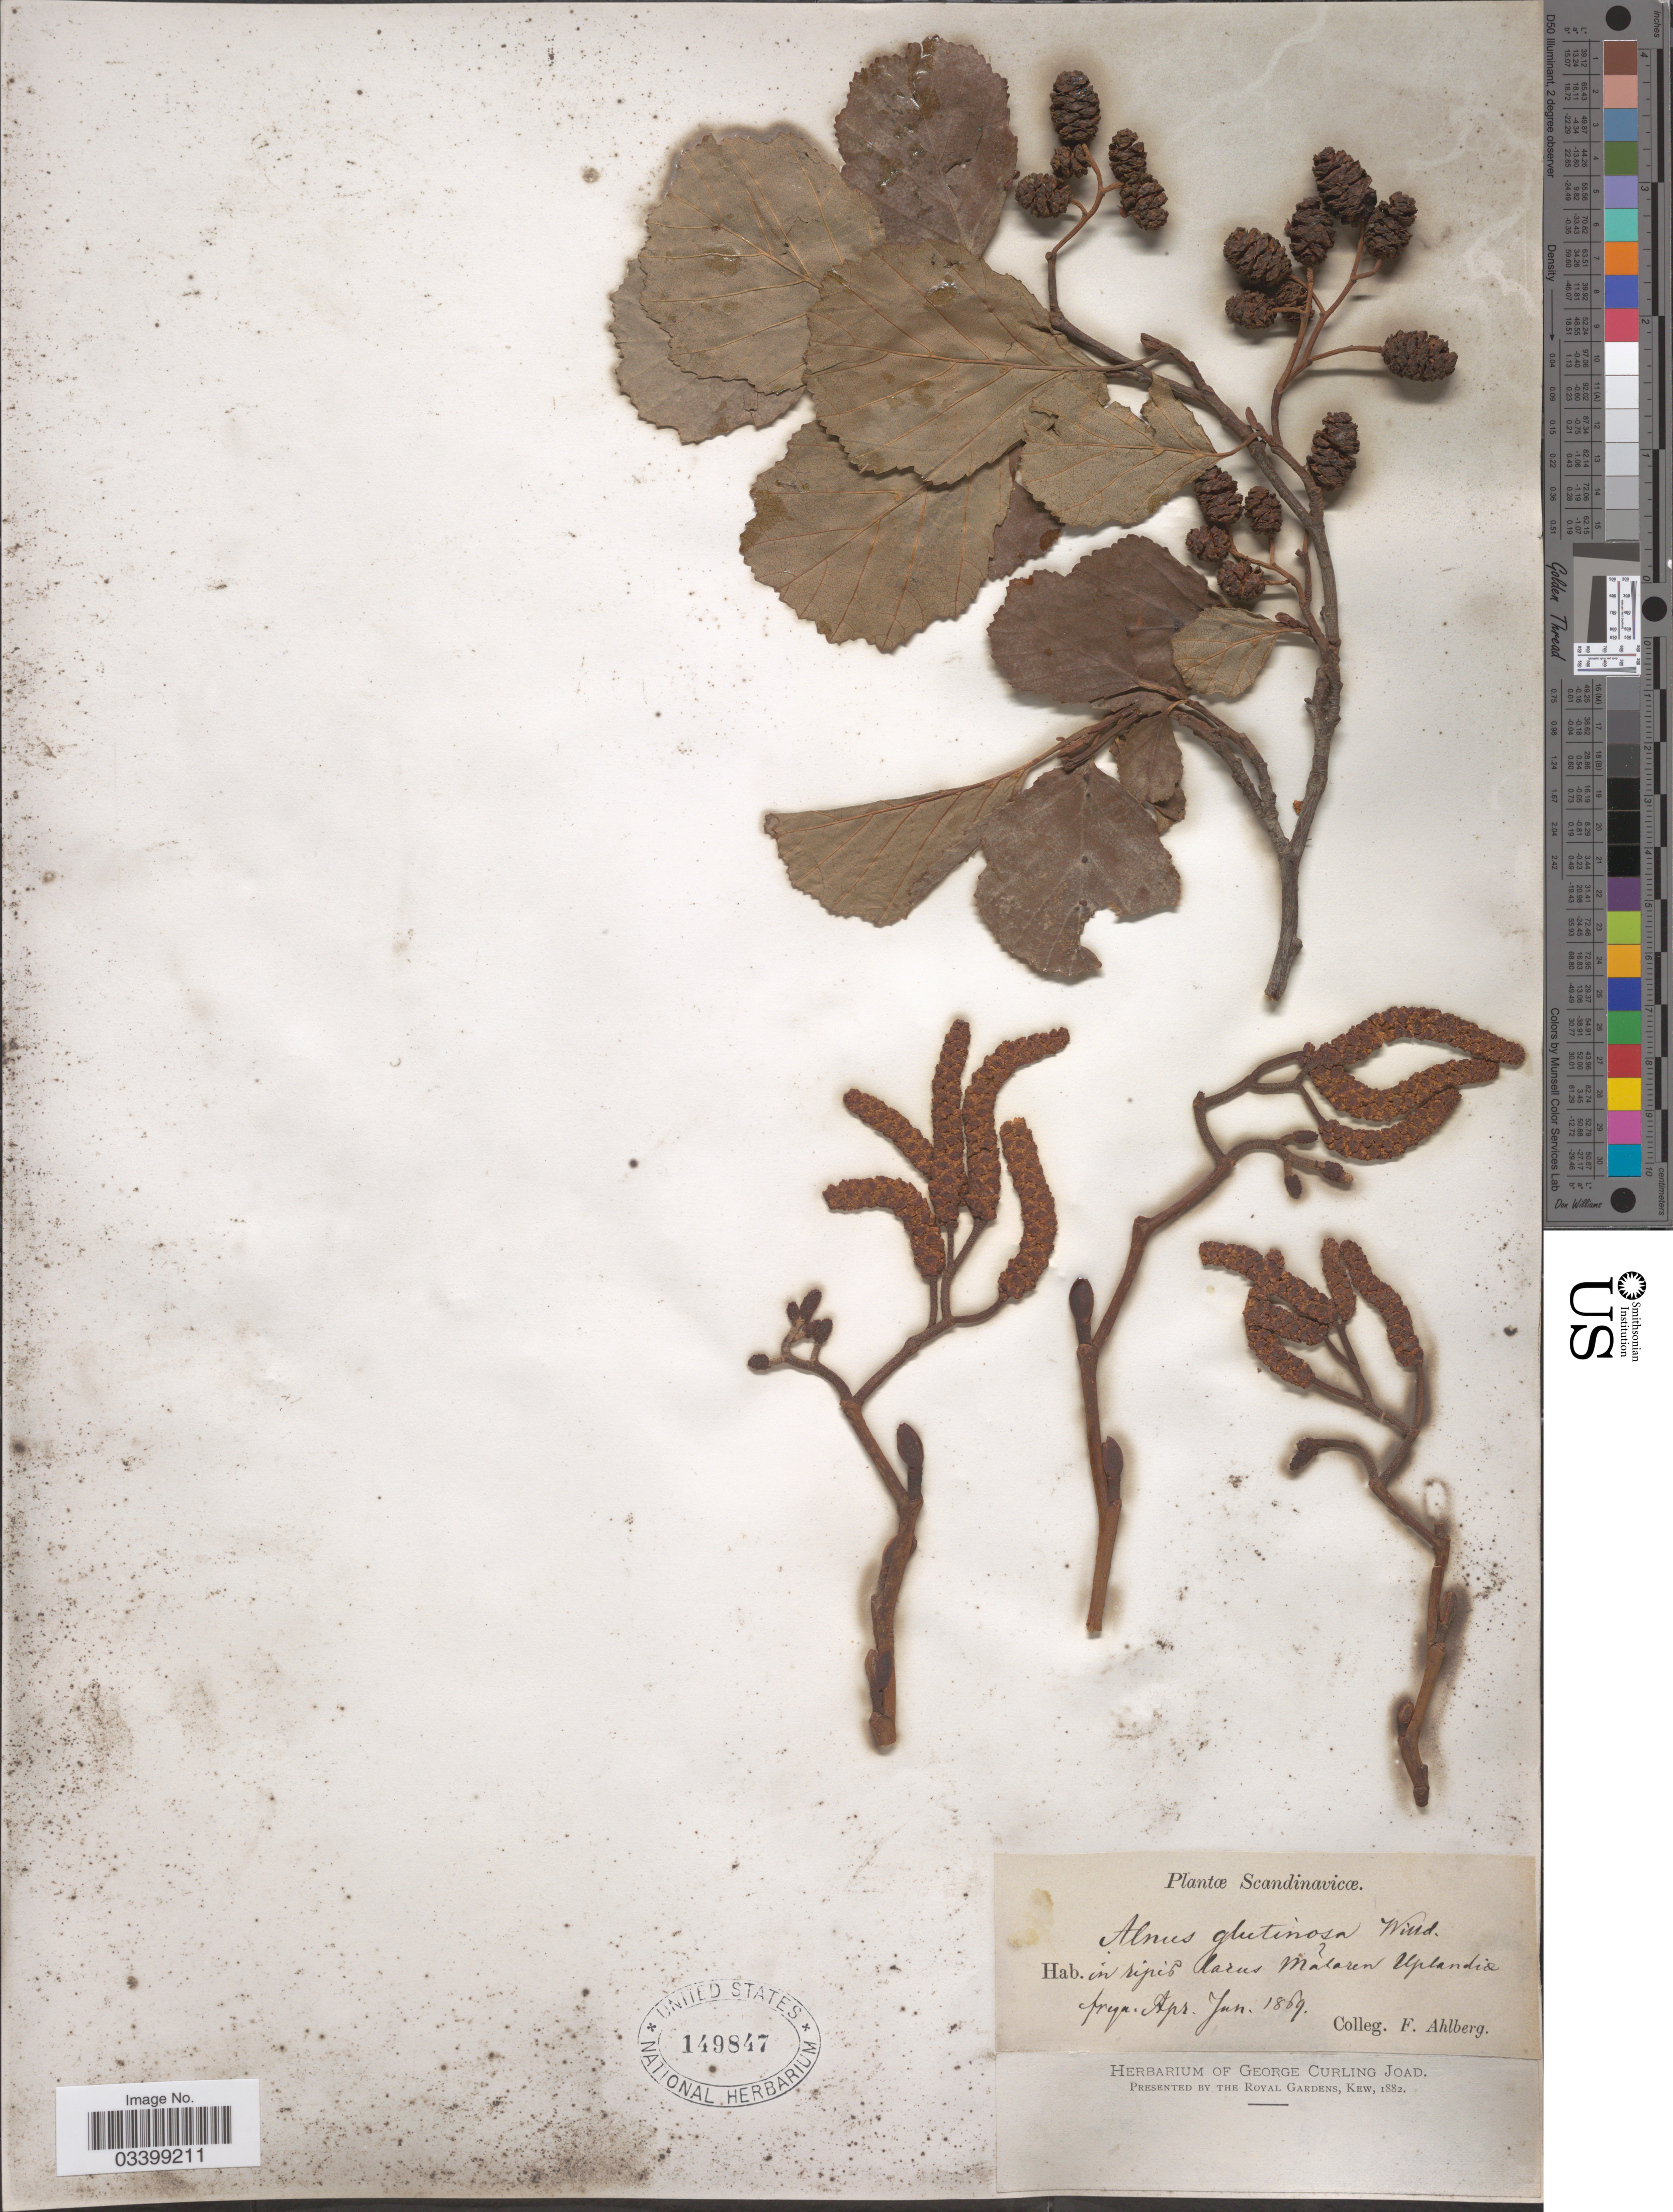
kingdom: Plantae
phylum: Tracheophyta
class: Magnoliopsida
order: Fagales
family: Betulaceae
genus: Alnus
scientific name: Alnus glutinosa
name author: (L.) Gaertn.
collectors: F. Ahlberg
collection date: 1869-04/1869-06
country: Sweden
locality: Scandinavicæ in ripis lacus Malaren Uplandia.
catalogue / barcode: US 149847